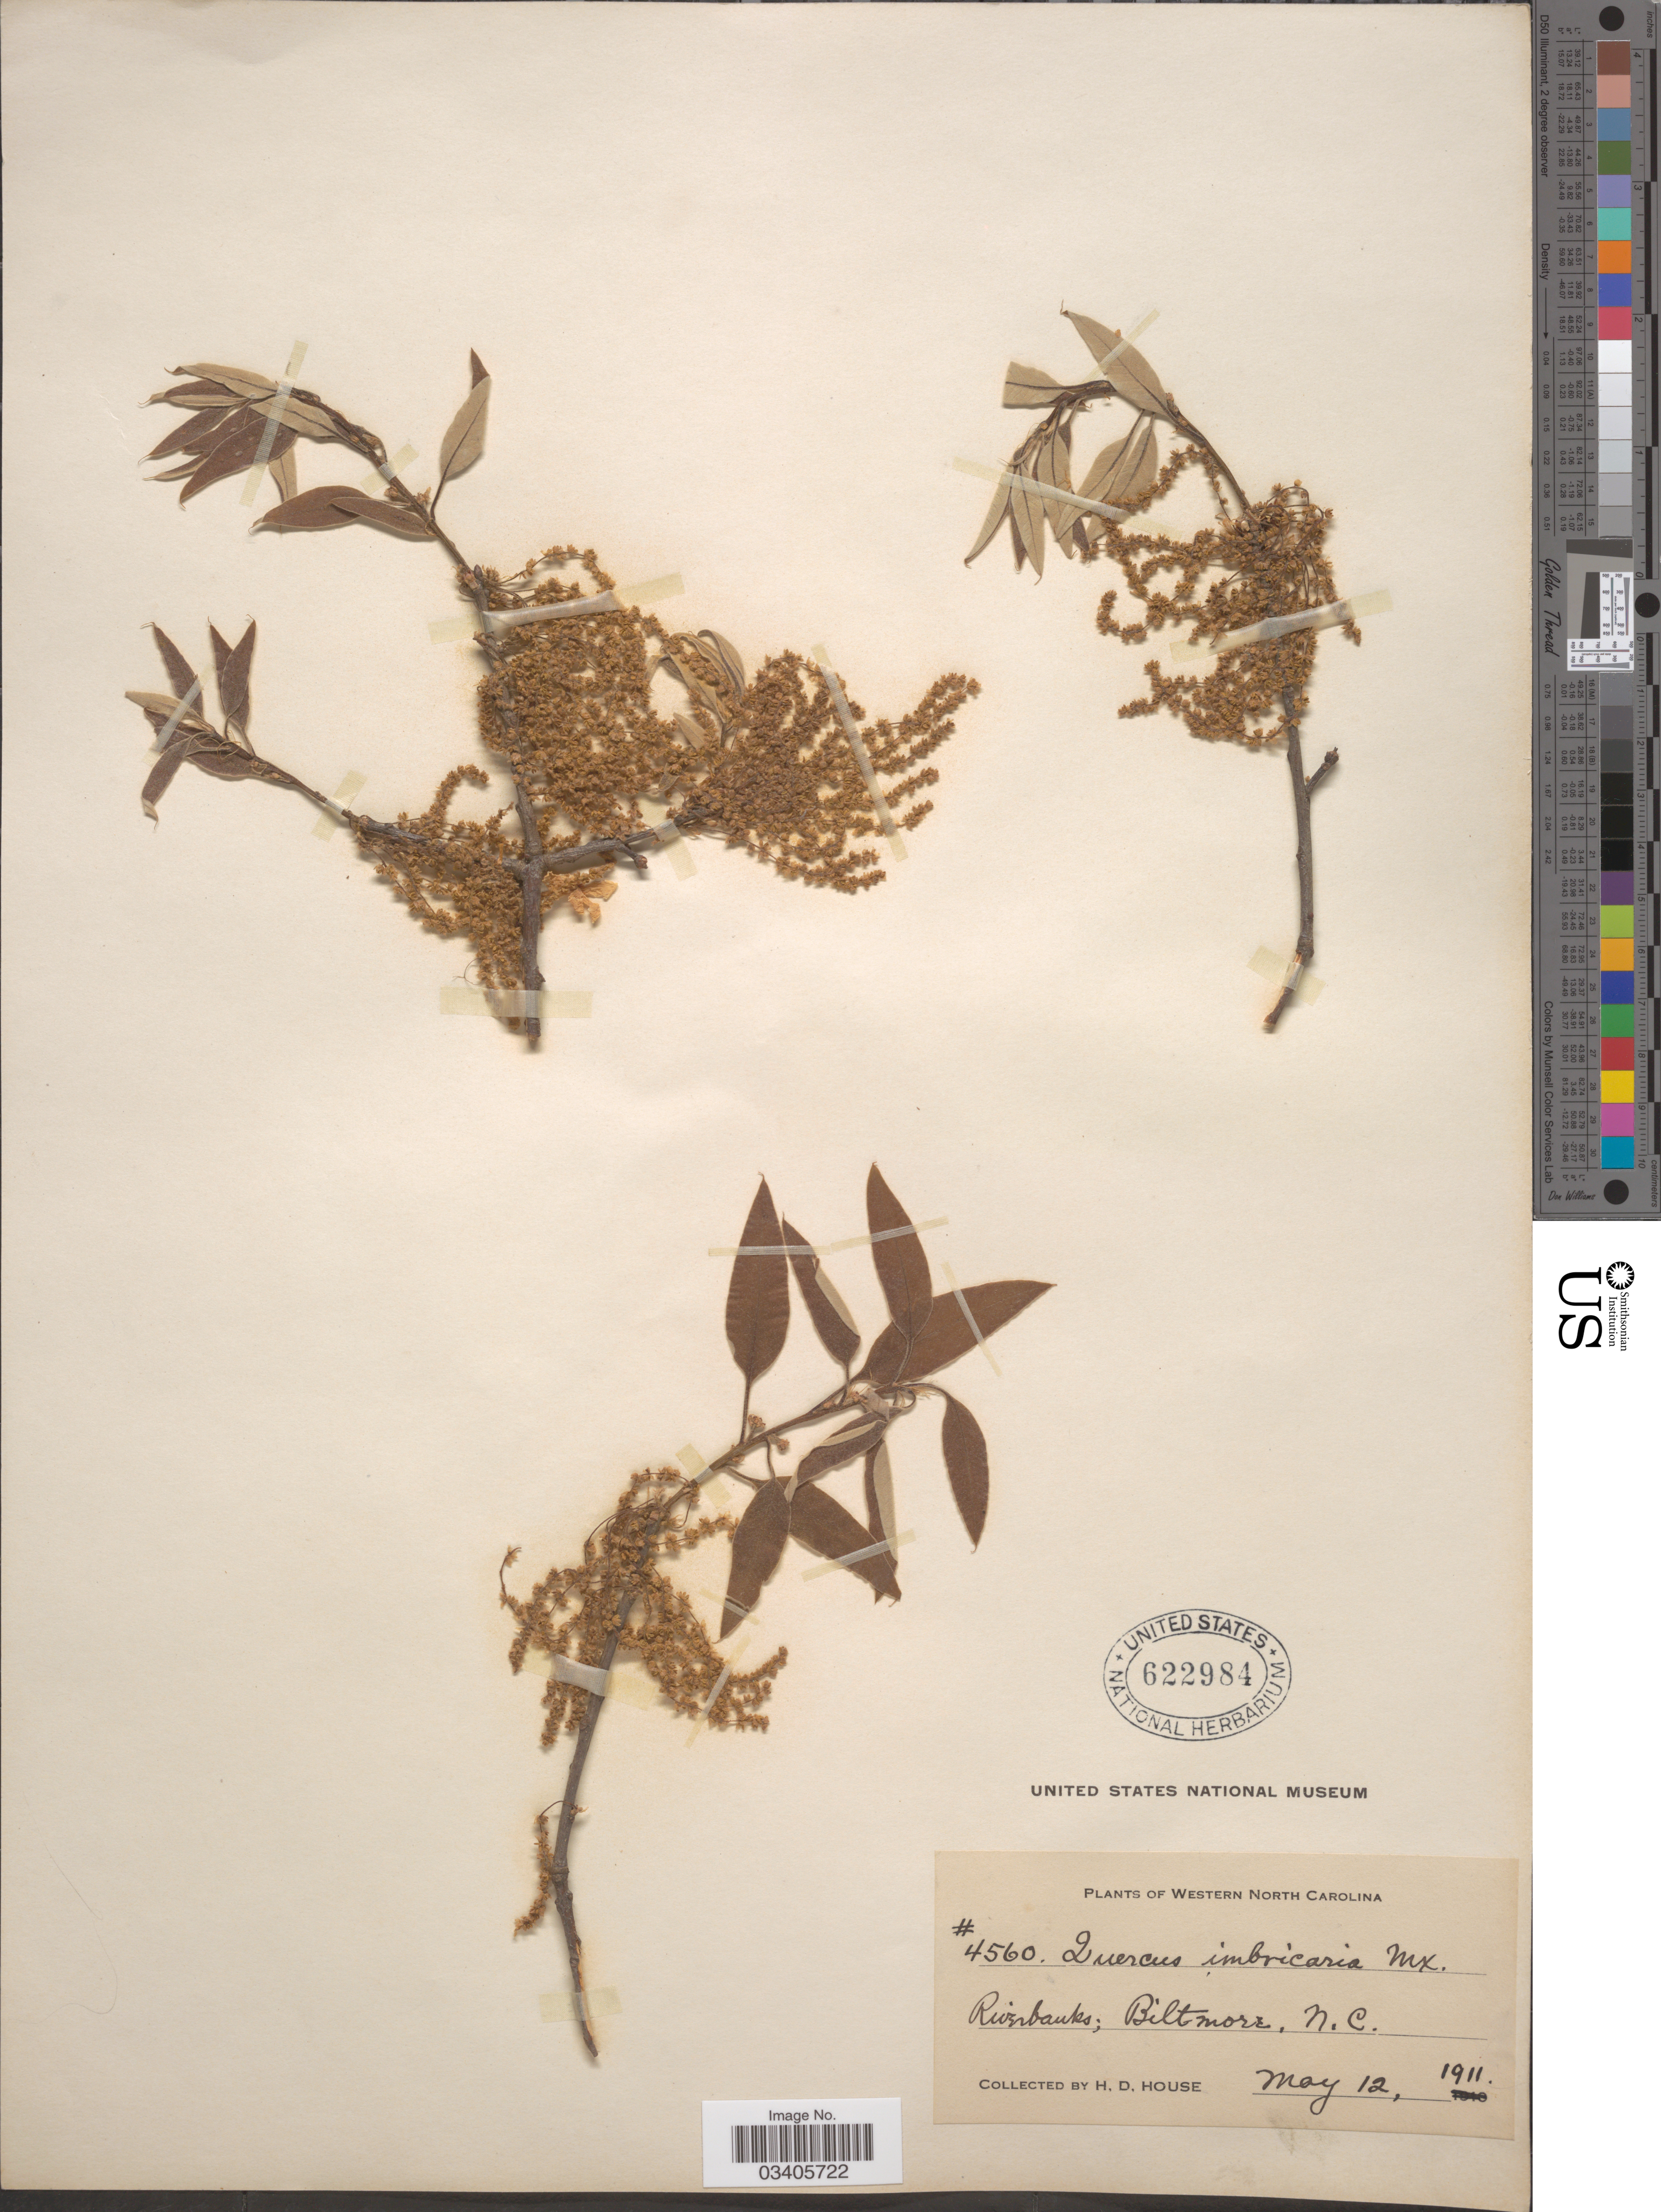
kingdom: Plantae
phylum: Tracheophyta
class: Magnoliopsida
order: Fagales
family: Fagaceae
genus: Quercus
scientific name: Quercus imbricaria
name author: Michx.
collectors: H. D. House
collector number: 4560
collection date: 1911-05-12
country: United States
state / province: North Carolina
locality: Riverbanks; Biltmore.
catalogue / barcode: US 622984